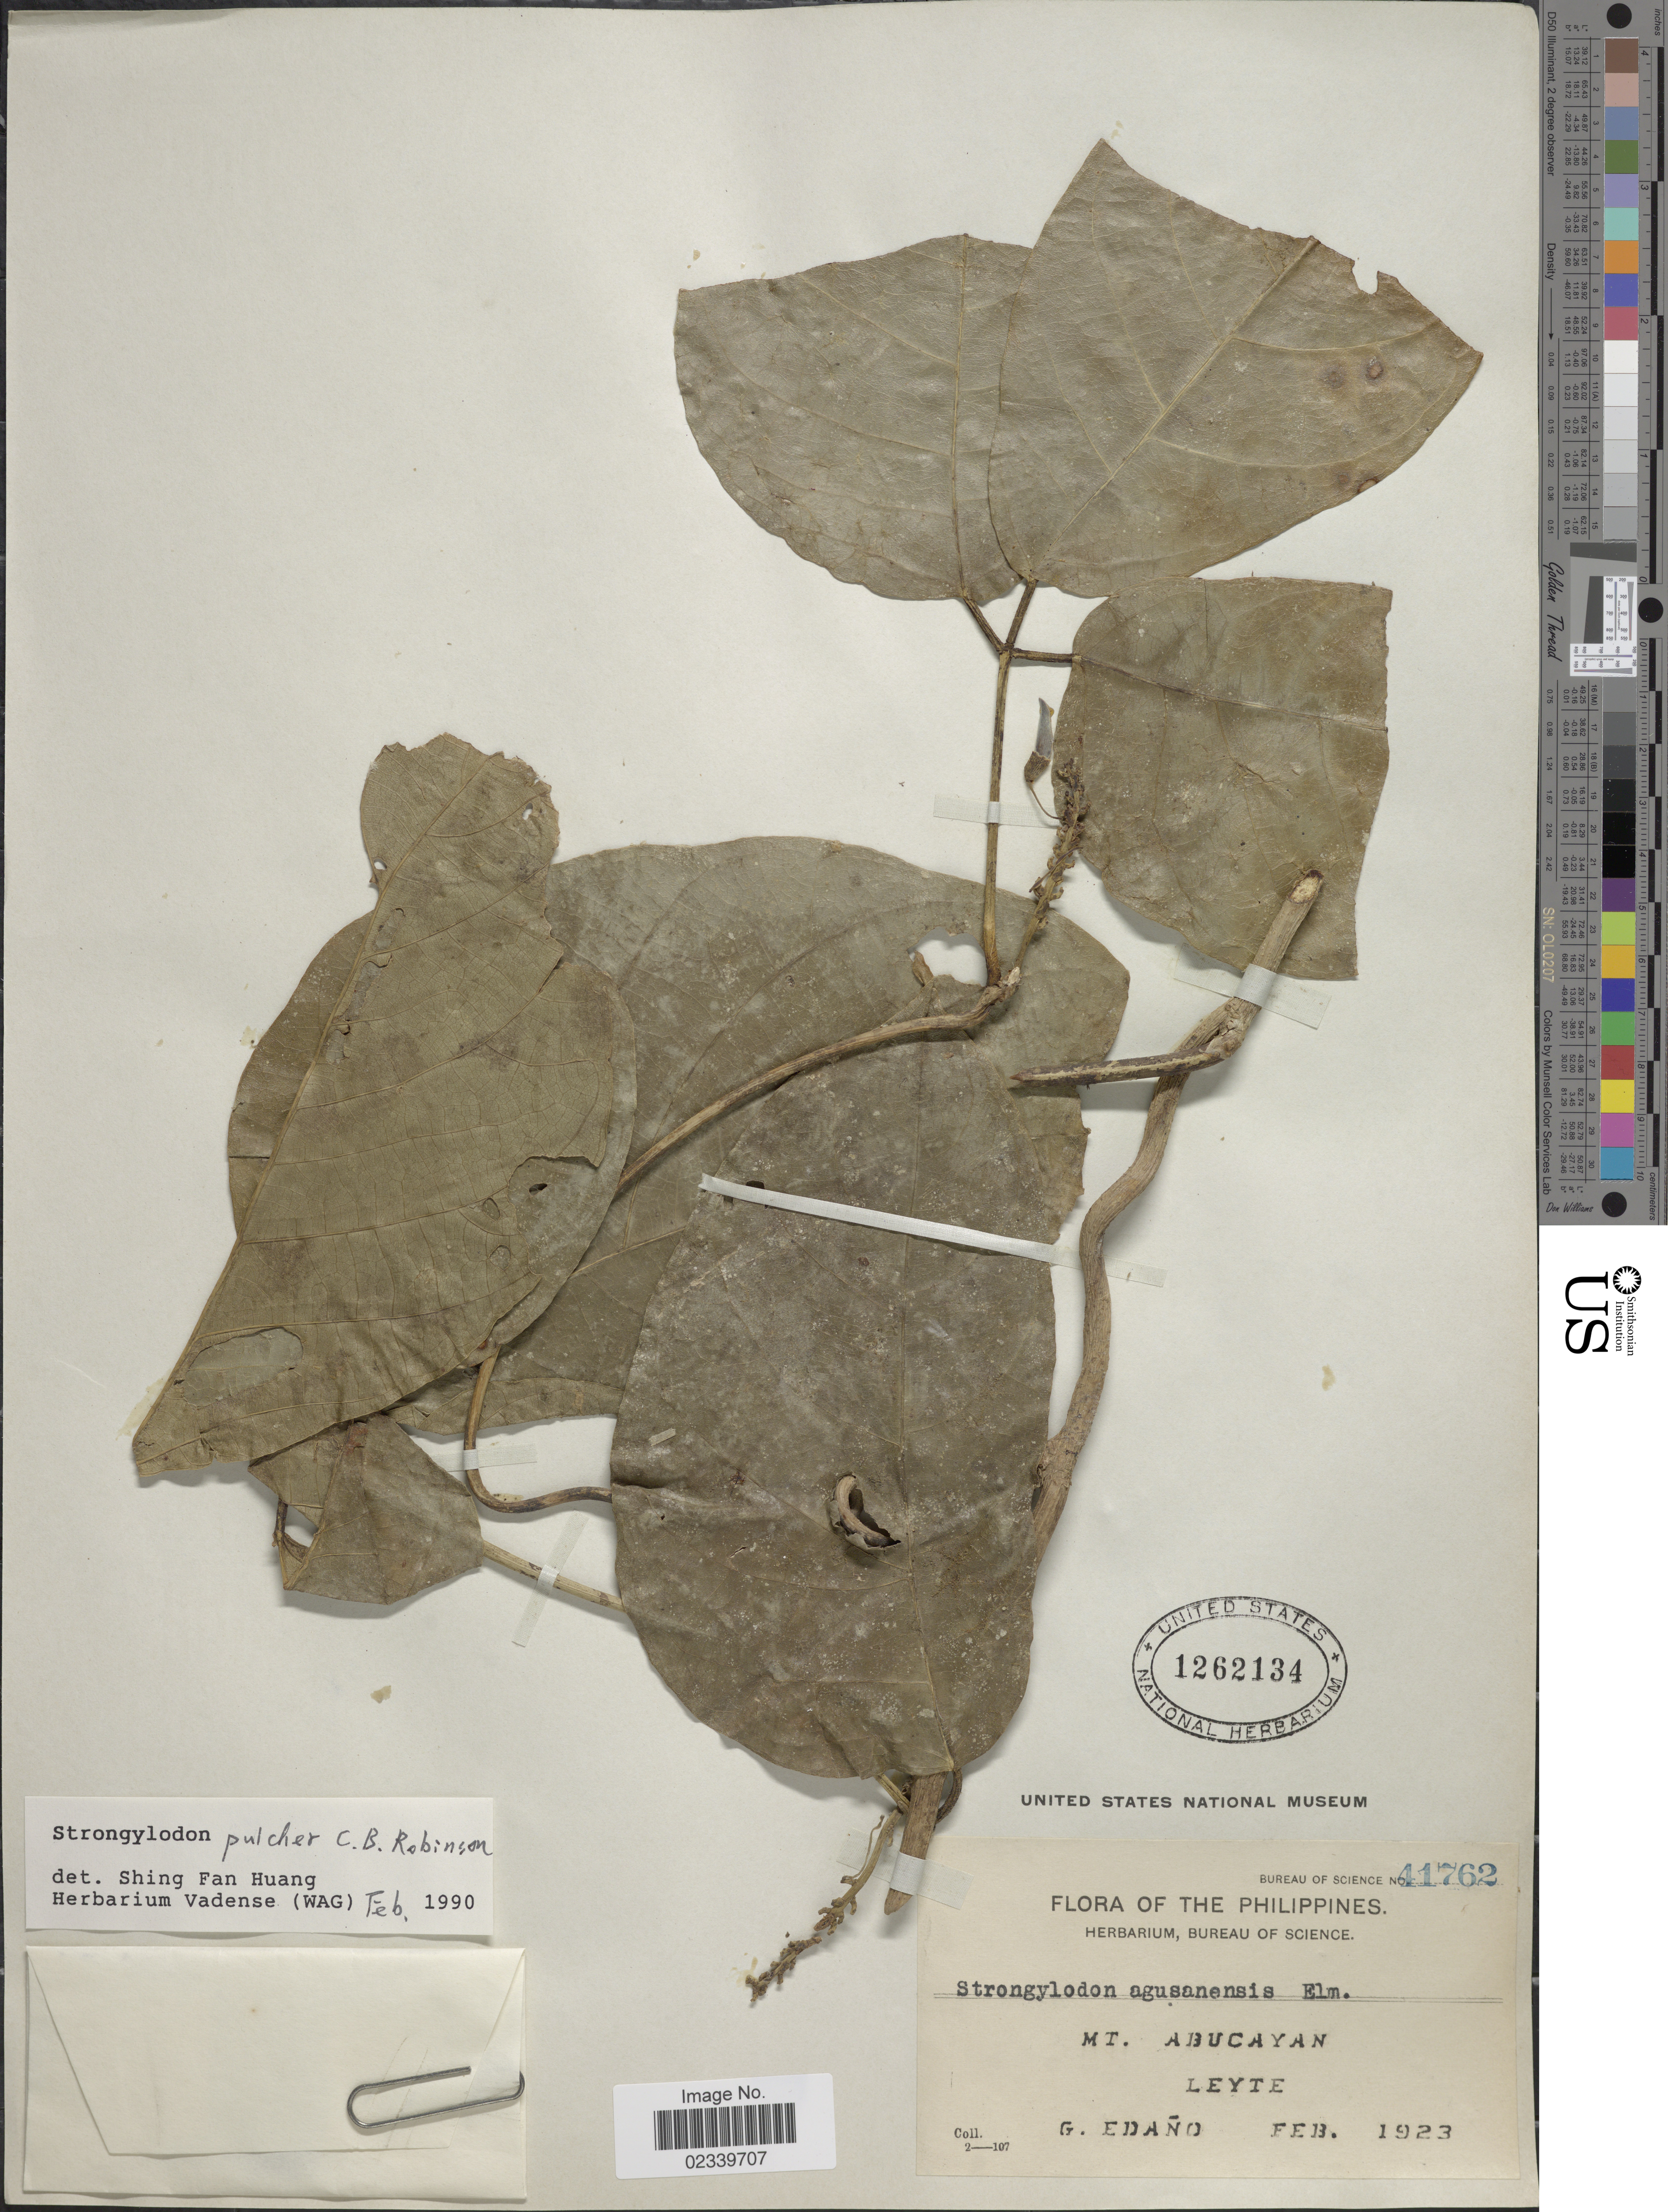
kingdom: Plantae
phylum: Tracheophyta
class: Magnoliopsida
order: Fabales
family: Fabaceae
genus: Strongylodon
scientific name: Strongylodon pulcher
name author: B.L. Rob.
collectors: G. Edaño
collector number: Bureau of Science 41762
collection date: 1923-02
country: Philippines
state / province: Eastern Visayas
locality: Mt. Abucayan, Leyte.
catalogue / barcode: US 1262134